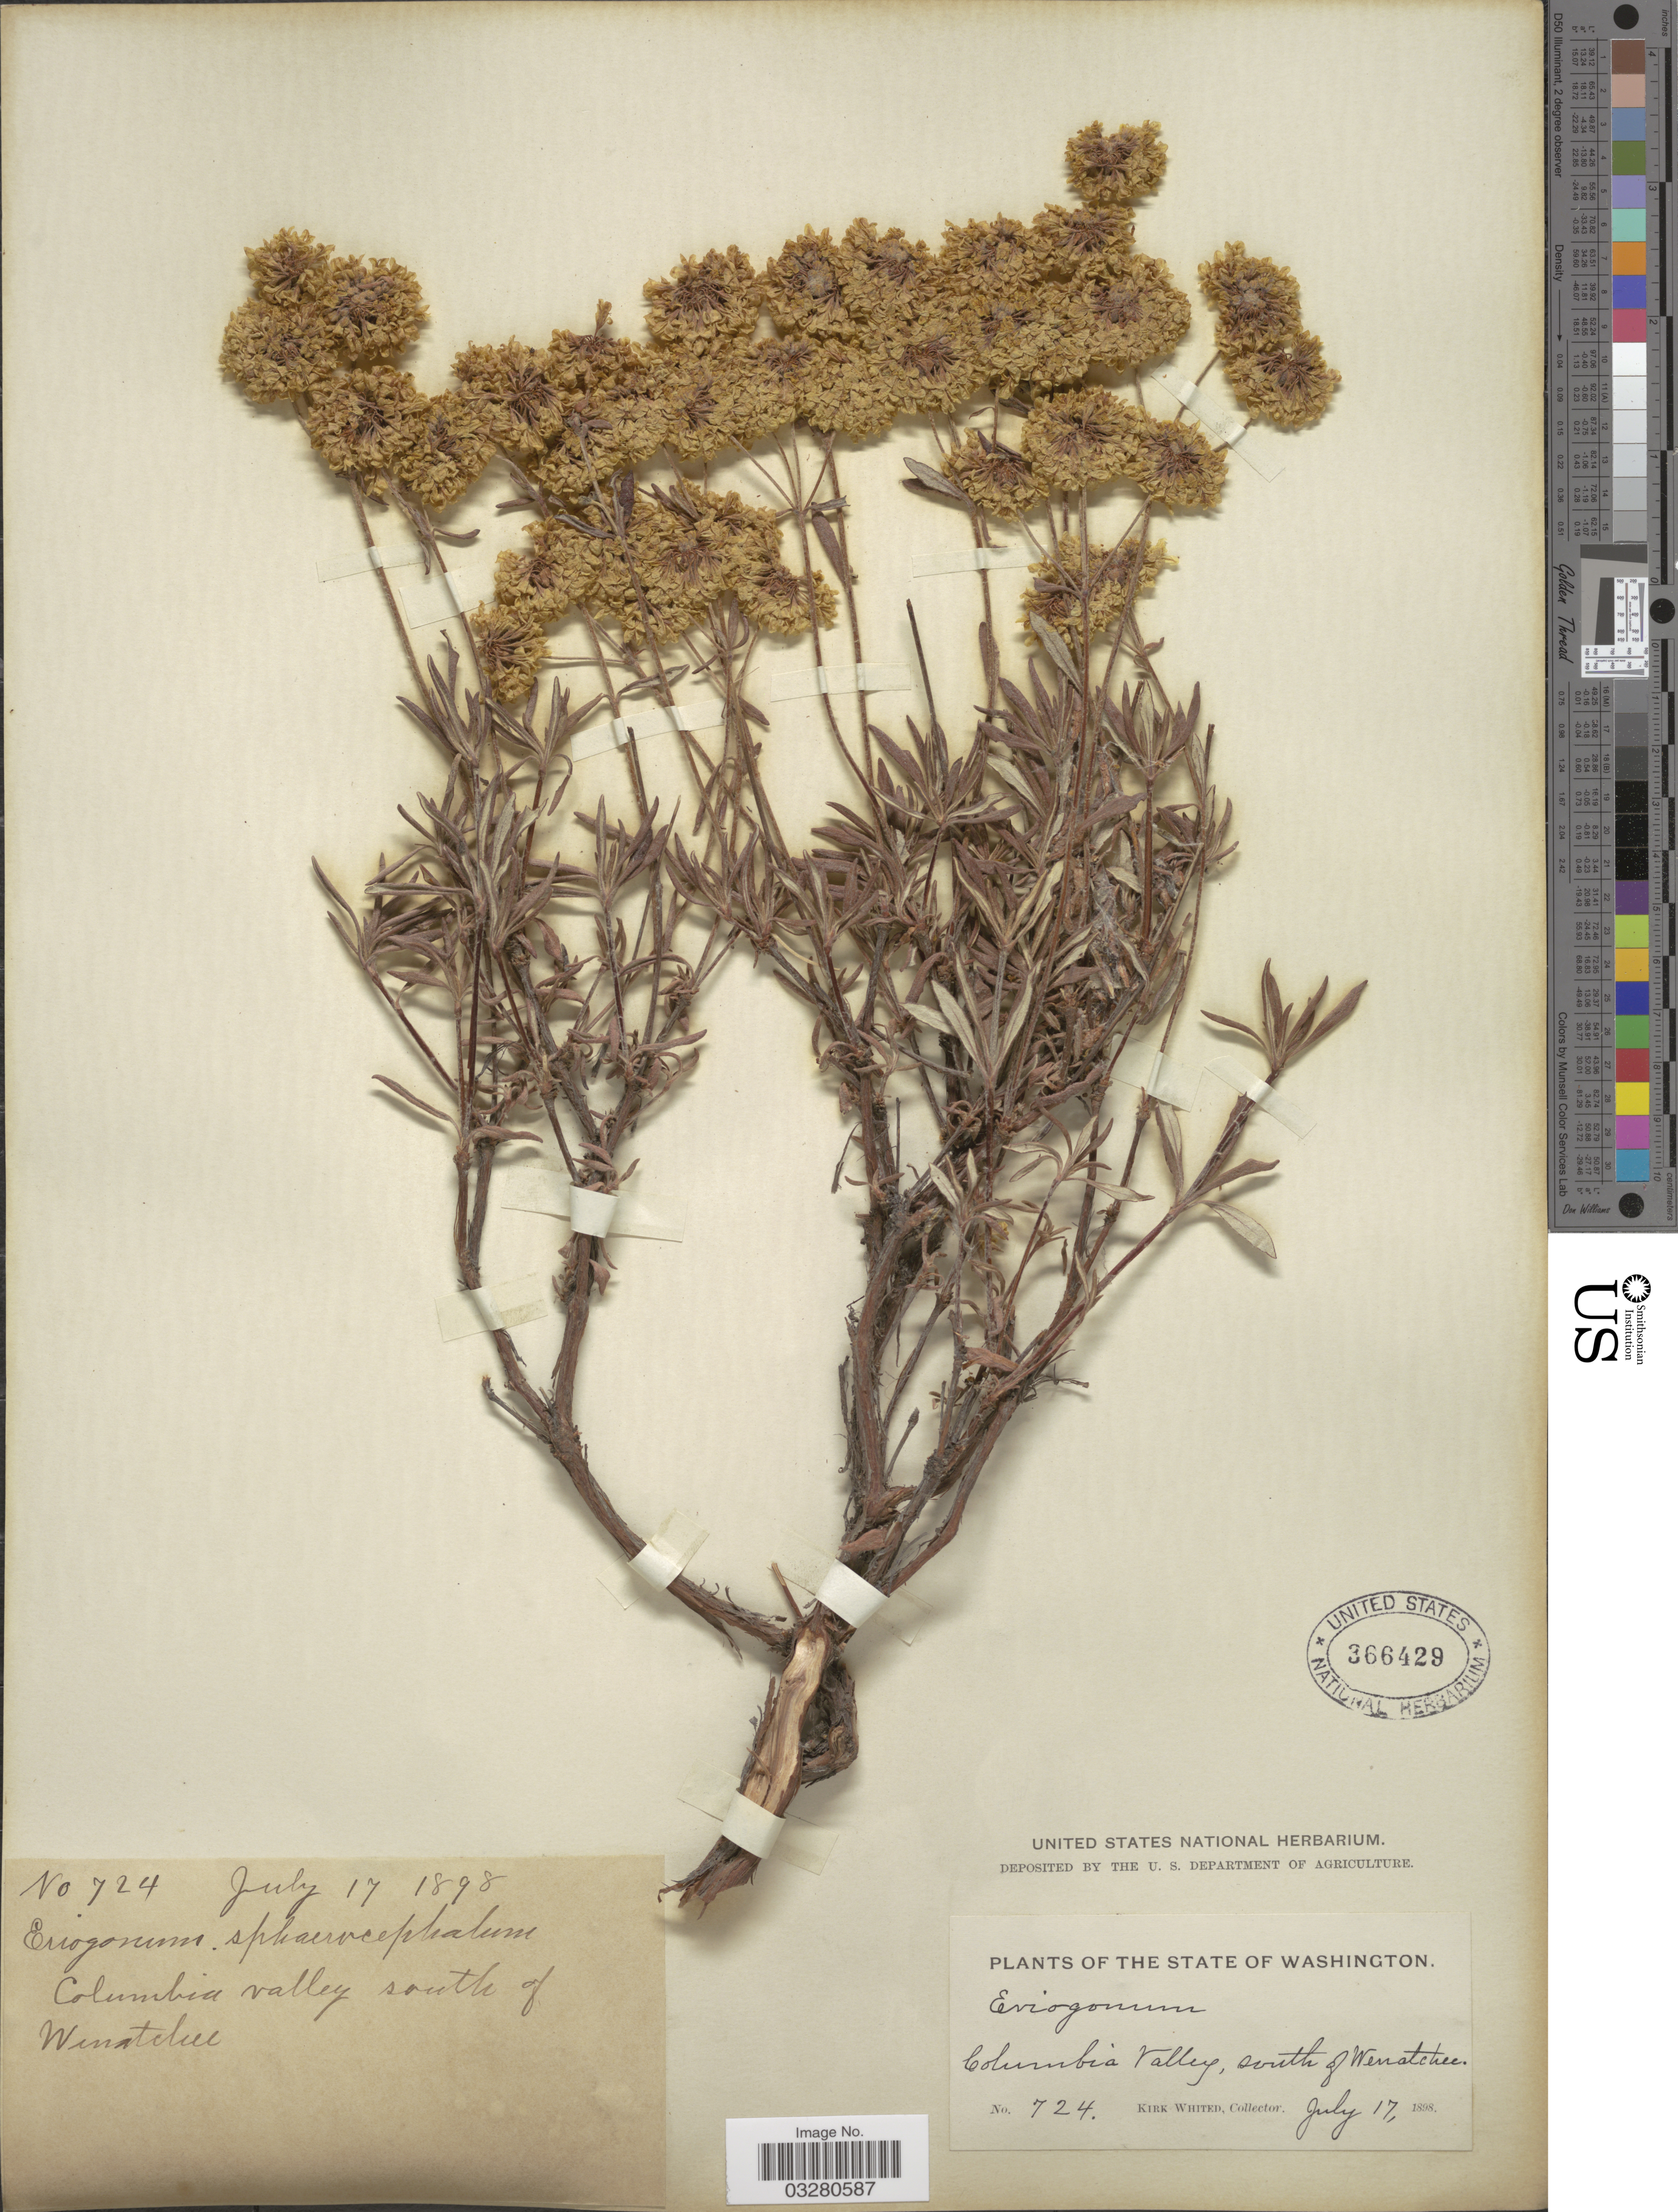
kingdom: Plantae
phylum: Tracheophyta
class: Magnoliopsida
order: Caryophyllales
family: Polygonaceae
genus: Eriogonum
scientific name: Eriogonum sphaerocephalum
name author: Benth. & Douglas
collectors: K. Whited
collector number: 724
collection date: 1898-07-17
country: United States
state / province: Washington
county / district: Chelan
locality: Columbia Valley south of Wenatchee.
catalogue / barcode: US 366429